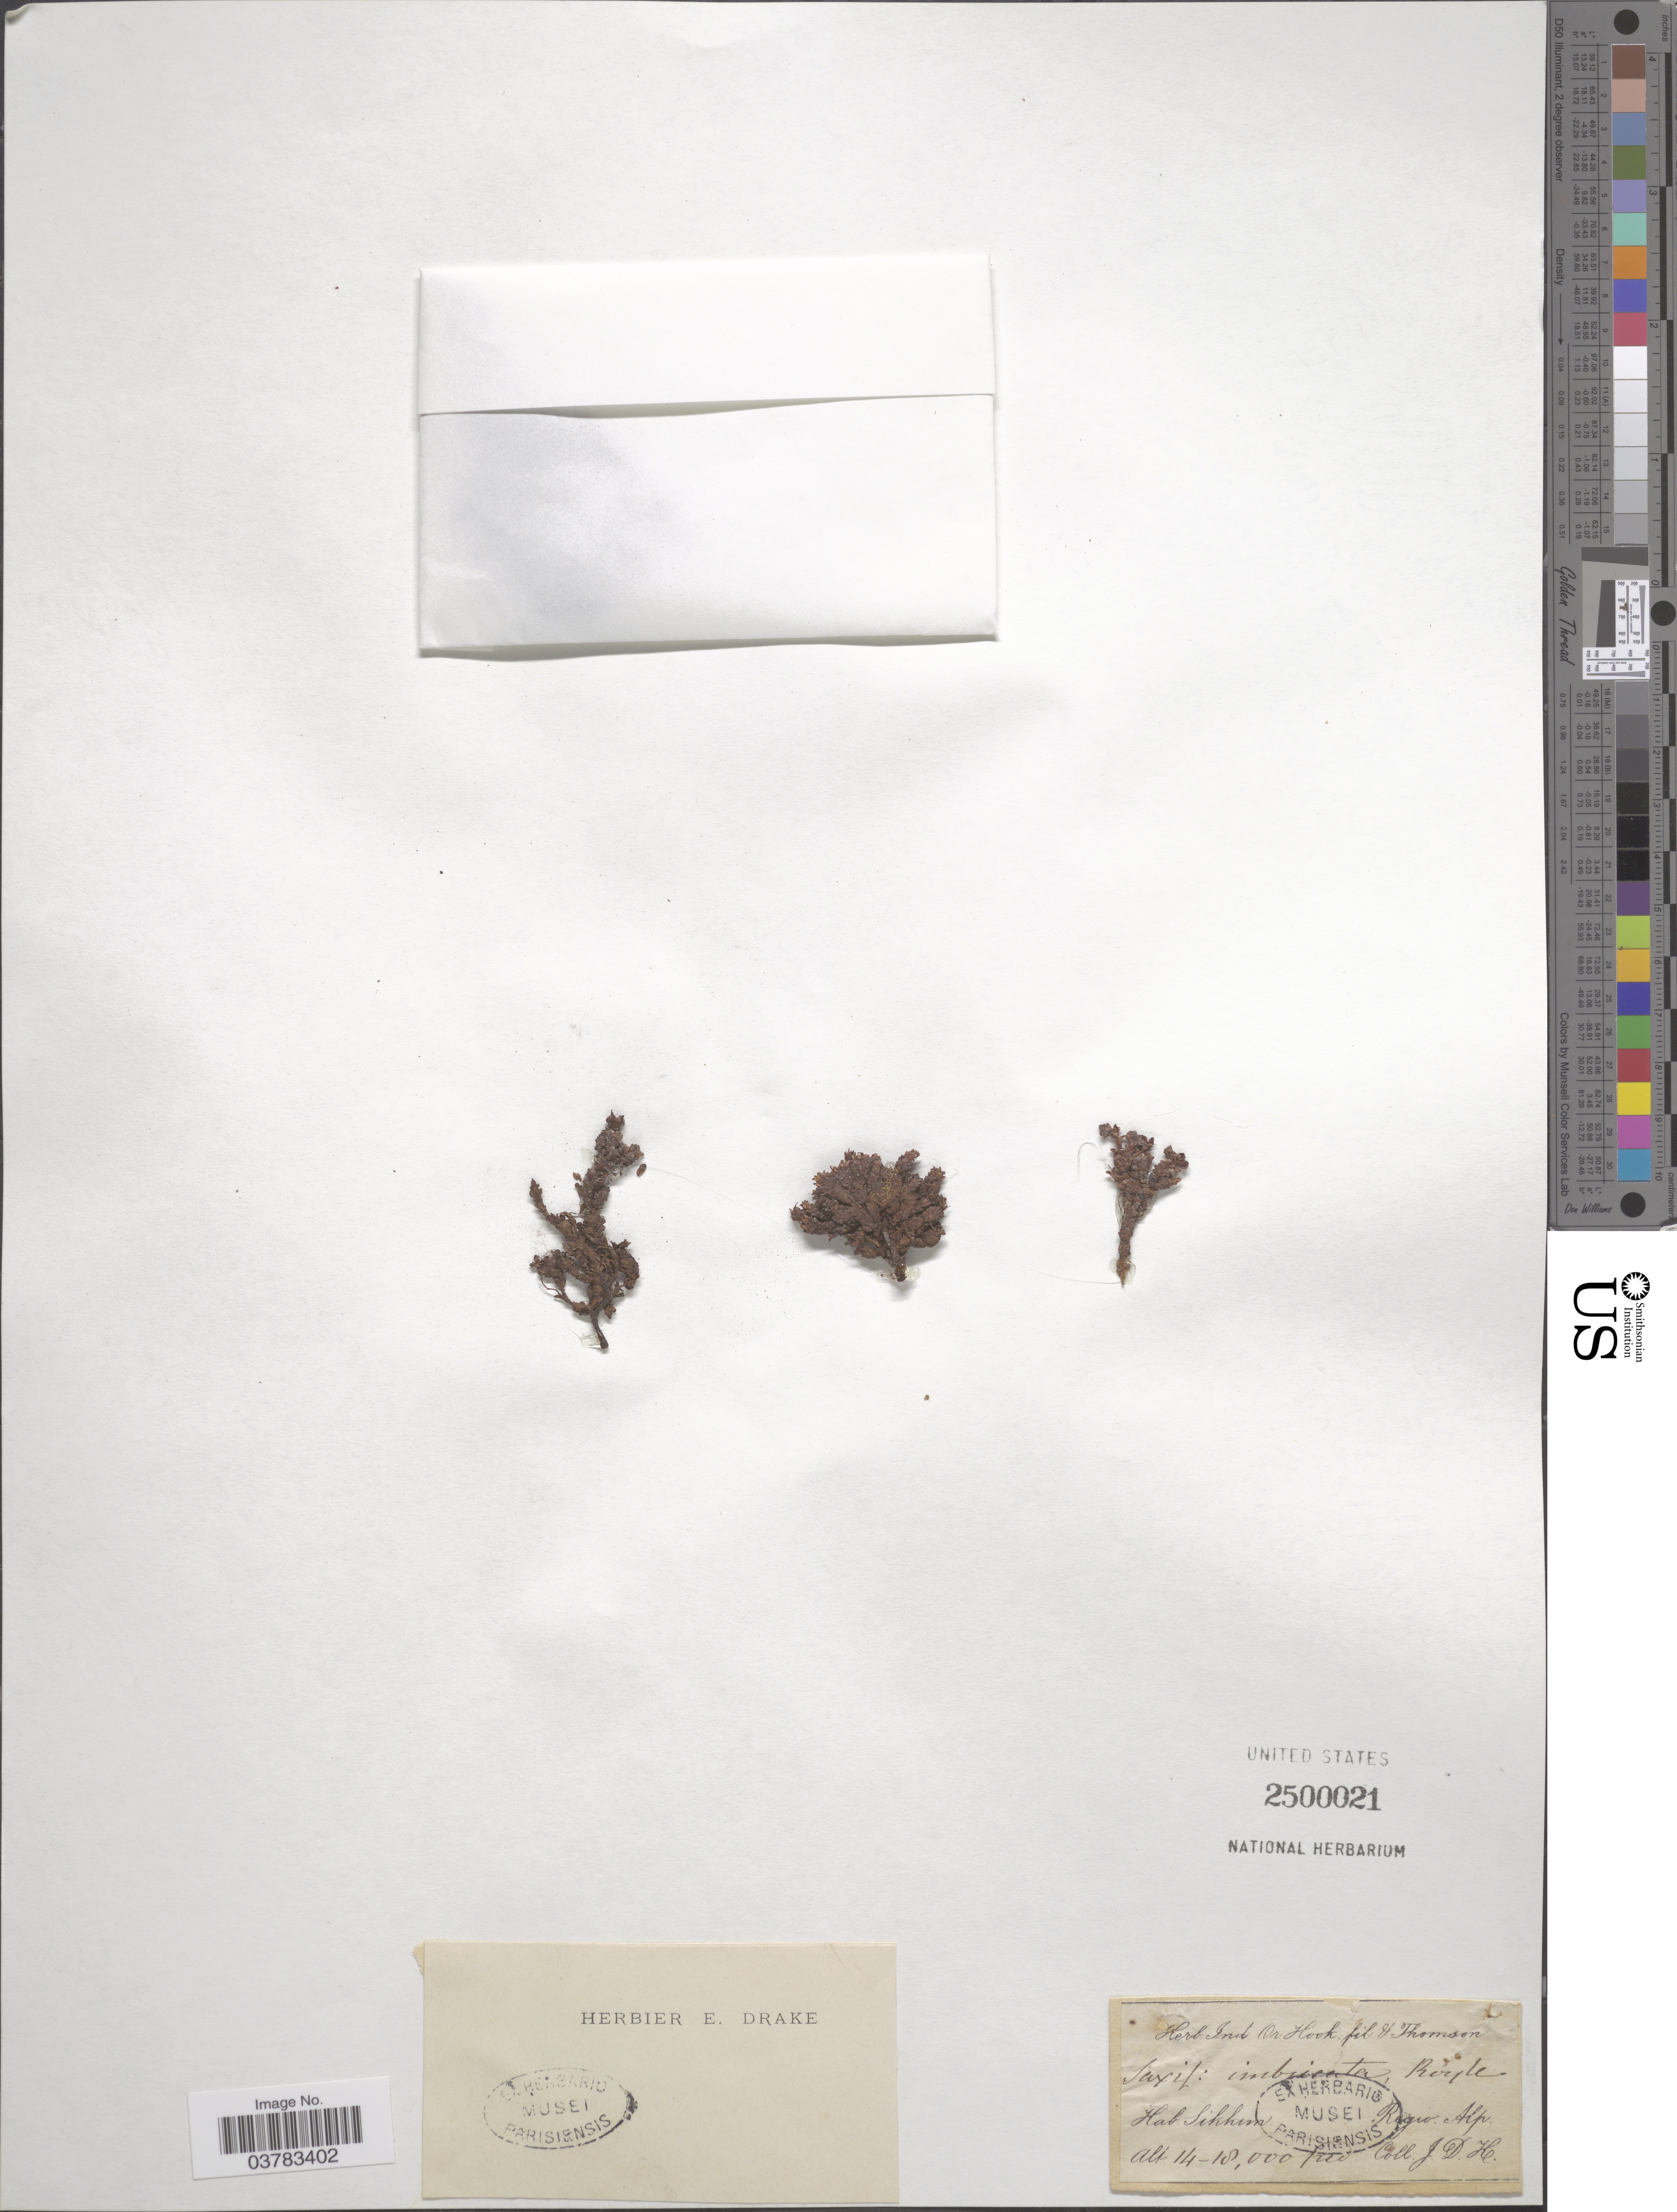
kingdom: Plantae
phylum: Tracheophyta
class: Magnoliopsida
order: Saxifragales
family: Saxifragaceae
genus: Saxifraga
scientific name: Saxifraga imbricata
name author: Lam.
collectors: J. D. Hooker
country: India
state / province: Sikkim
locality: Regio Alp.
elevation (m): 4267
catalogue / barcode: US 2500021